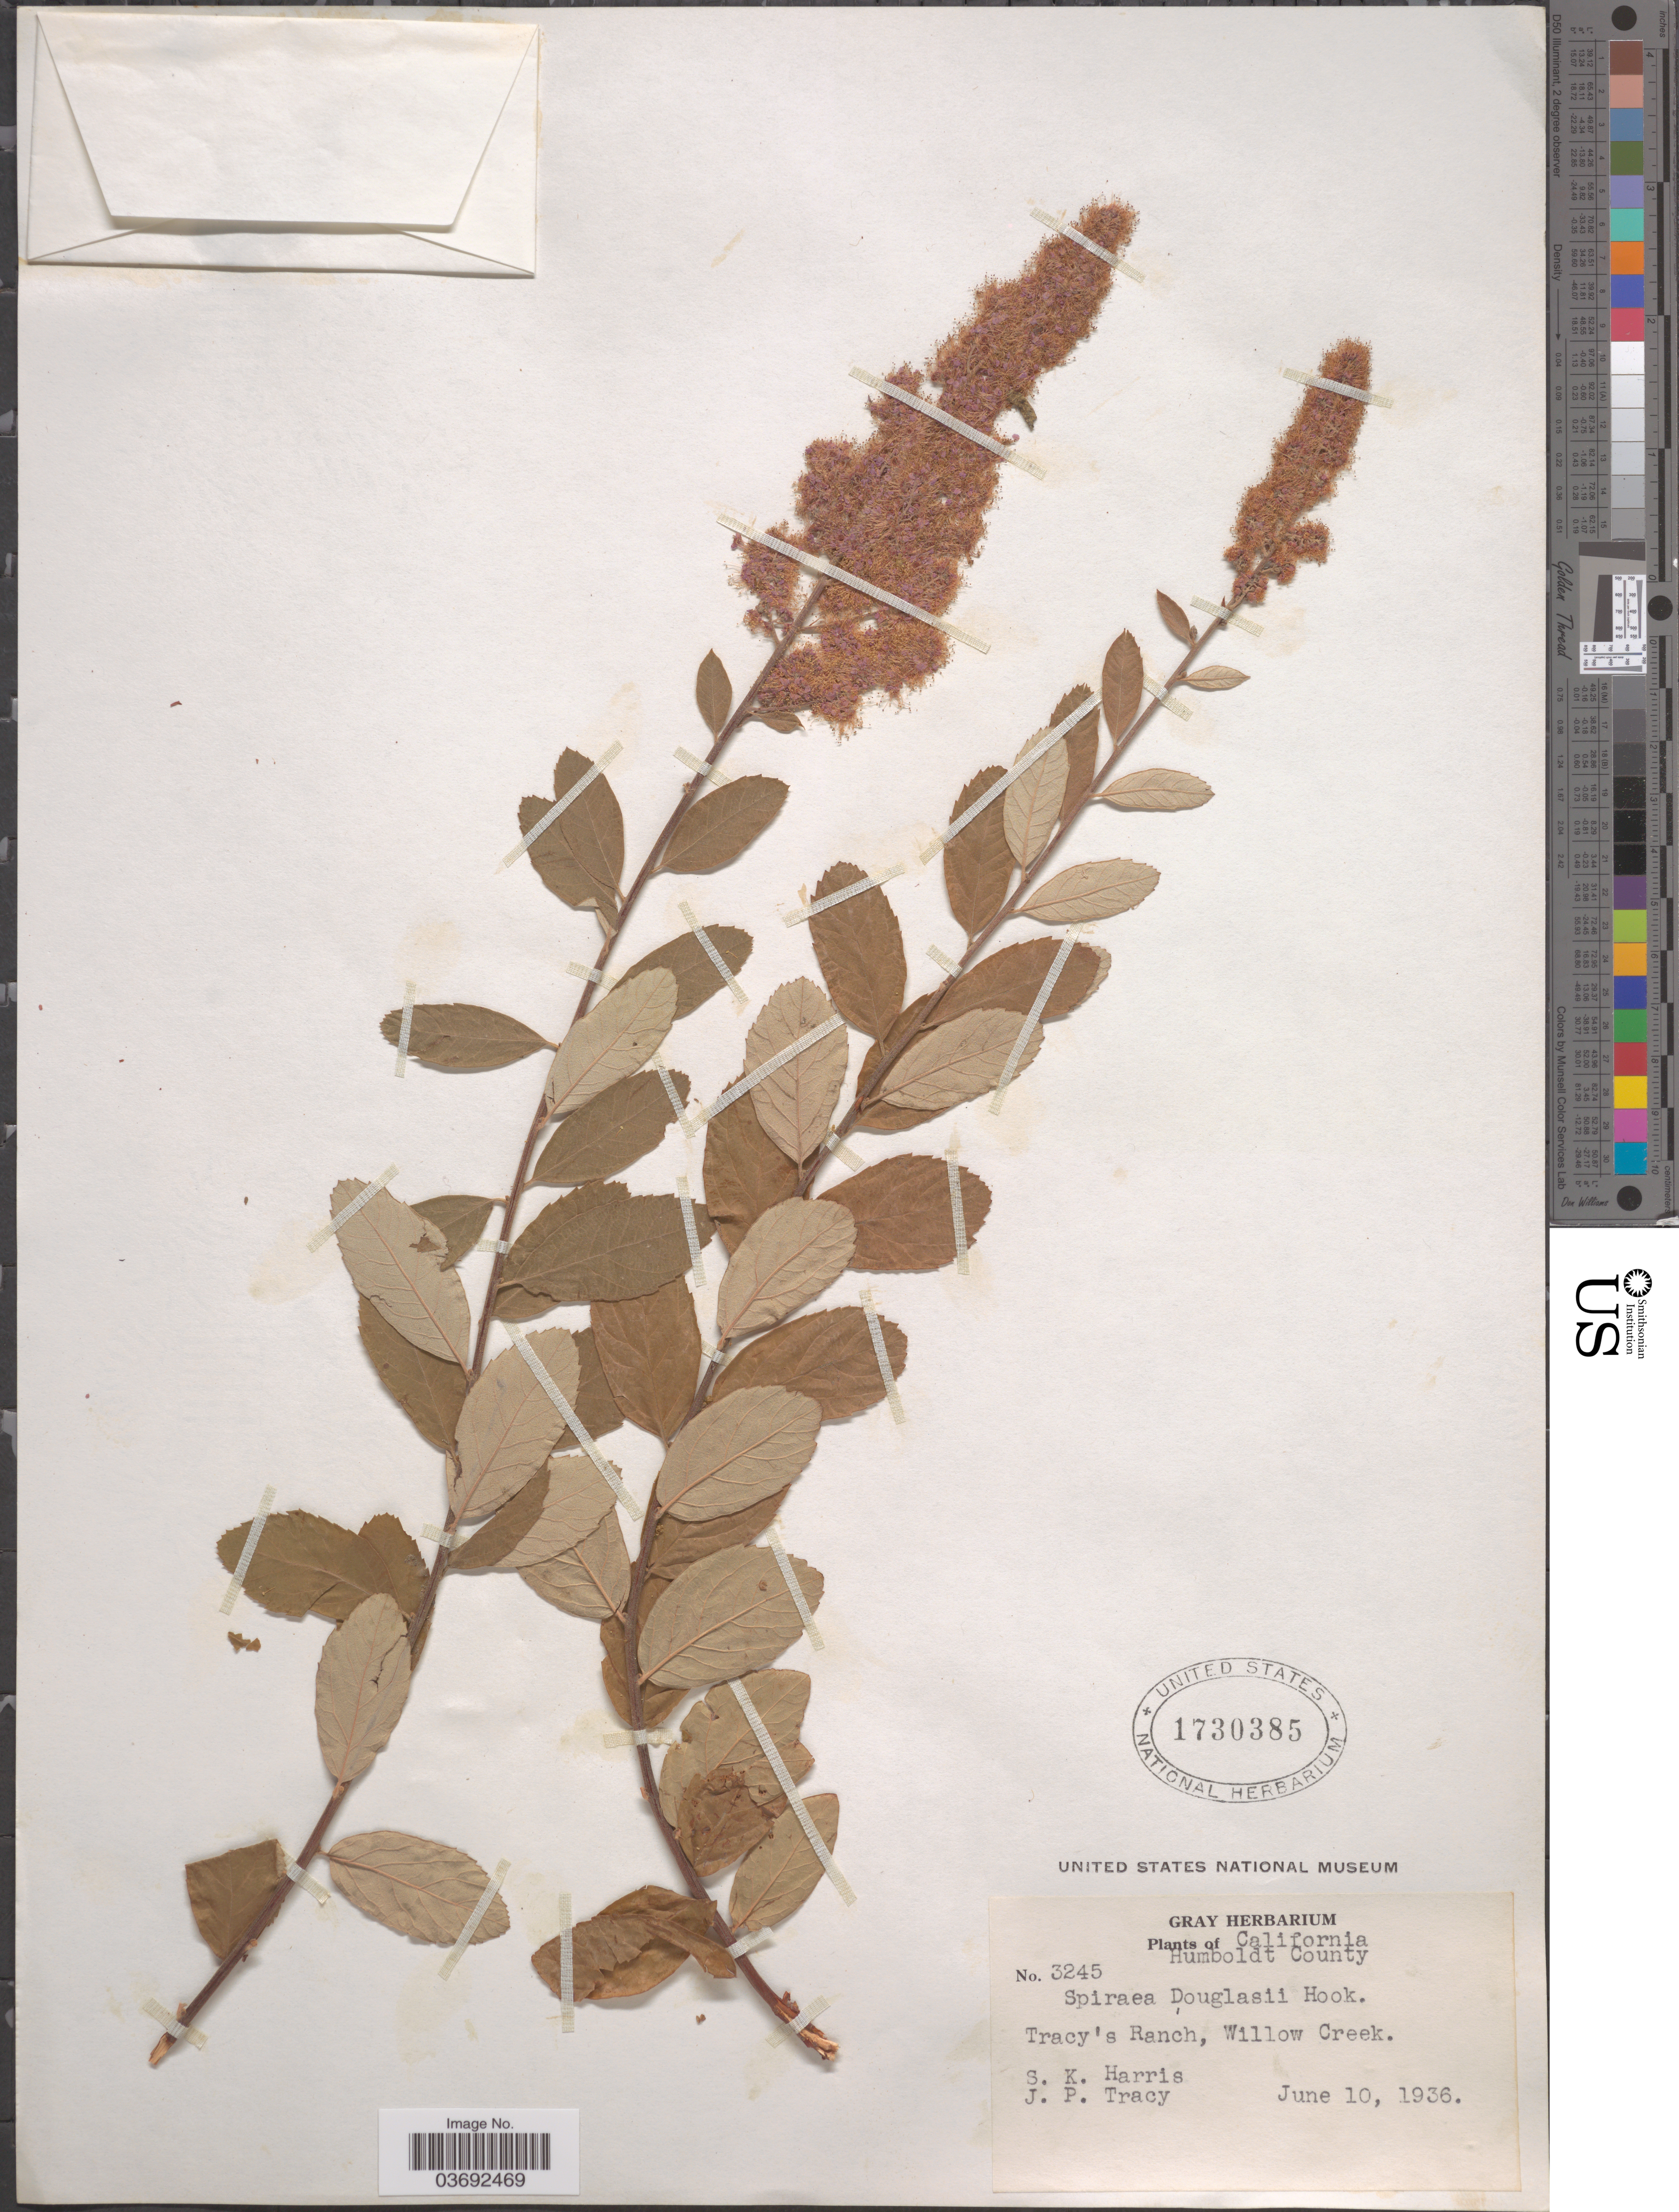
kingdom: Plantae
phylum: Tracheophyta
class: Magnoliopsida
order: Rosales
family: Rosaceae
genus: Spiraea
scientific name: Spiraea douglasii var. menziesii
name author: (Hook.) C. Presl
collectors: S. K. Harris & J. Tracy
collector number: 3245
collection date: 1936-06-10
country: United States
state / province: California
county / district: Humboldt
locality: Humboldt County. Tracy's Ranch, Willow Creek.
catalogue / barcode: US 1730385